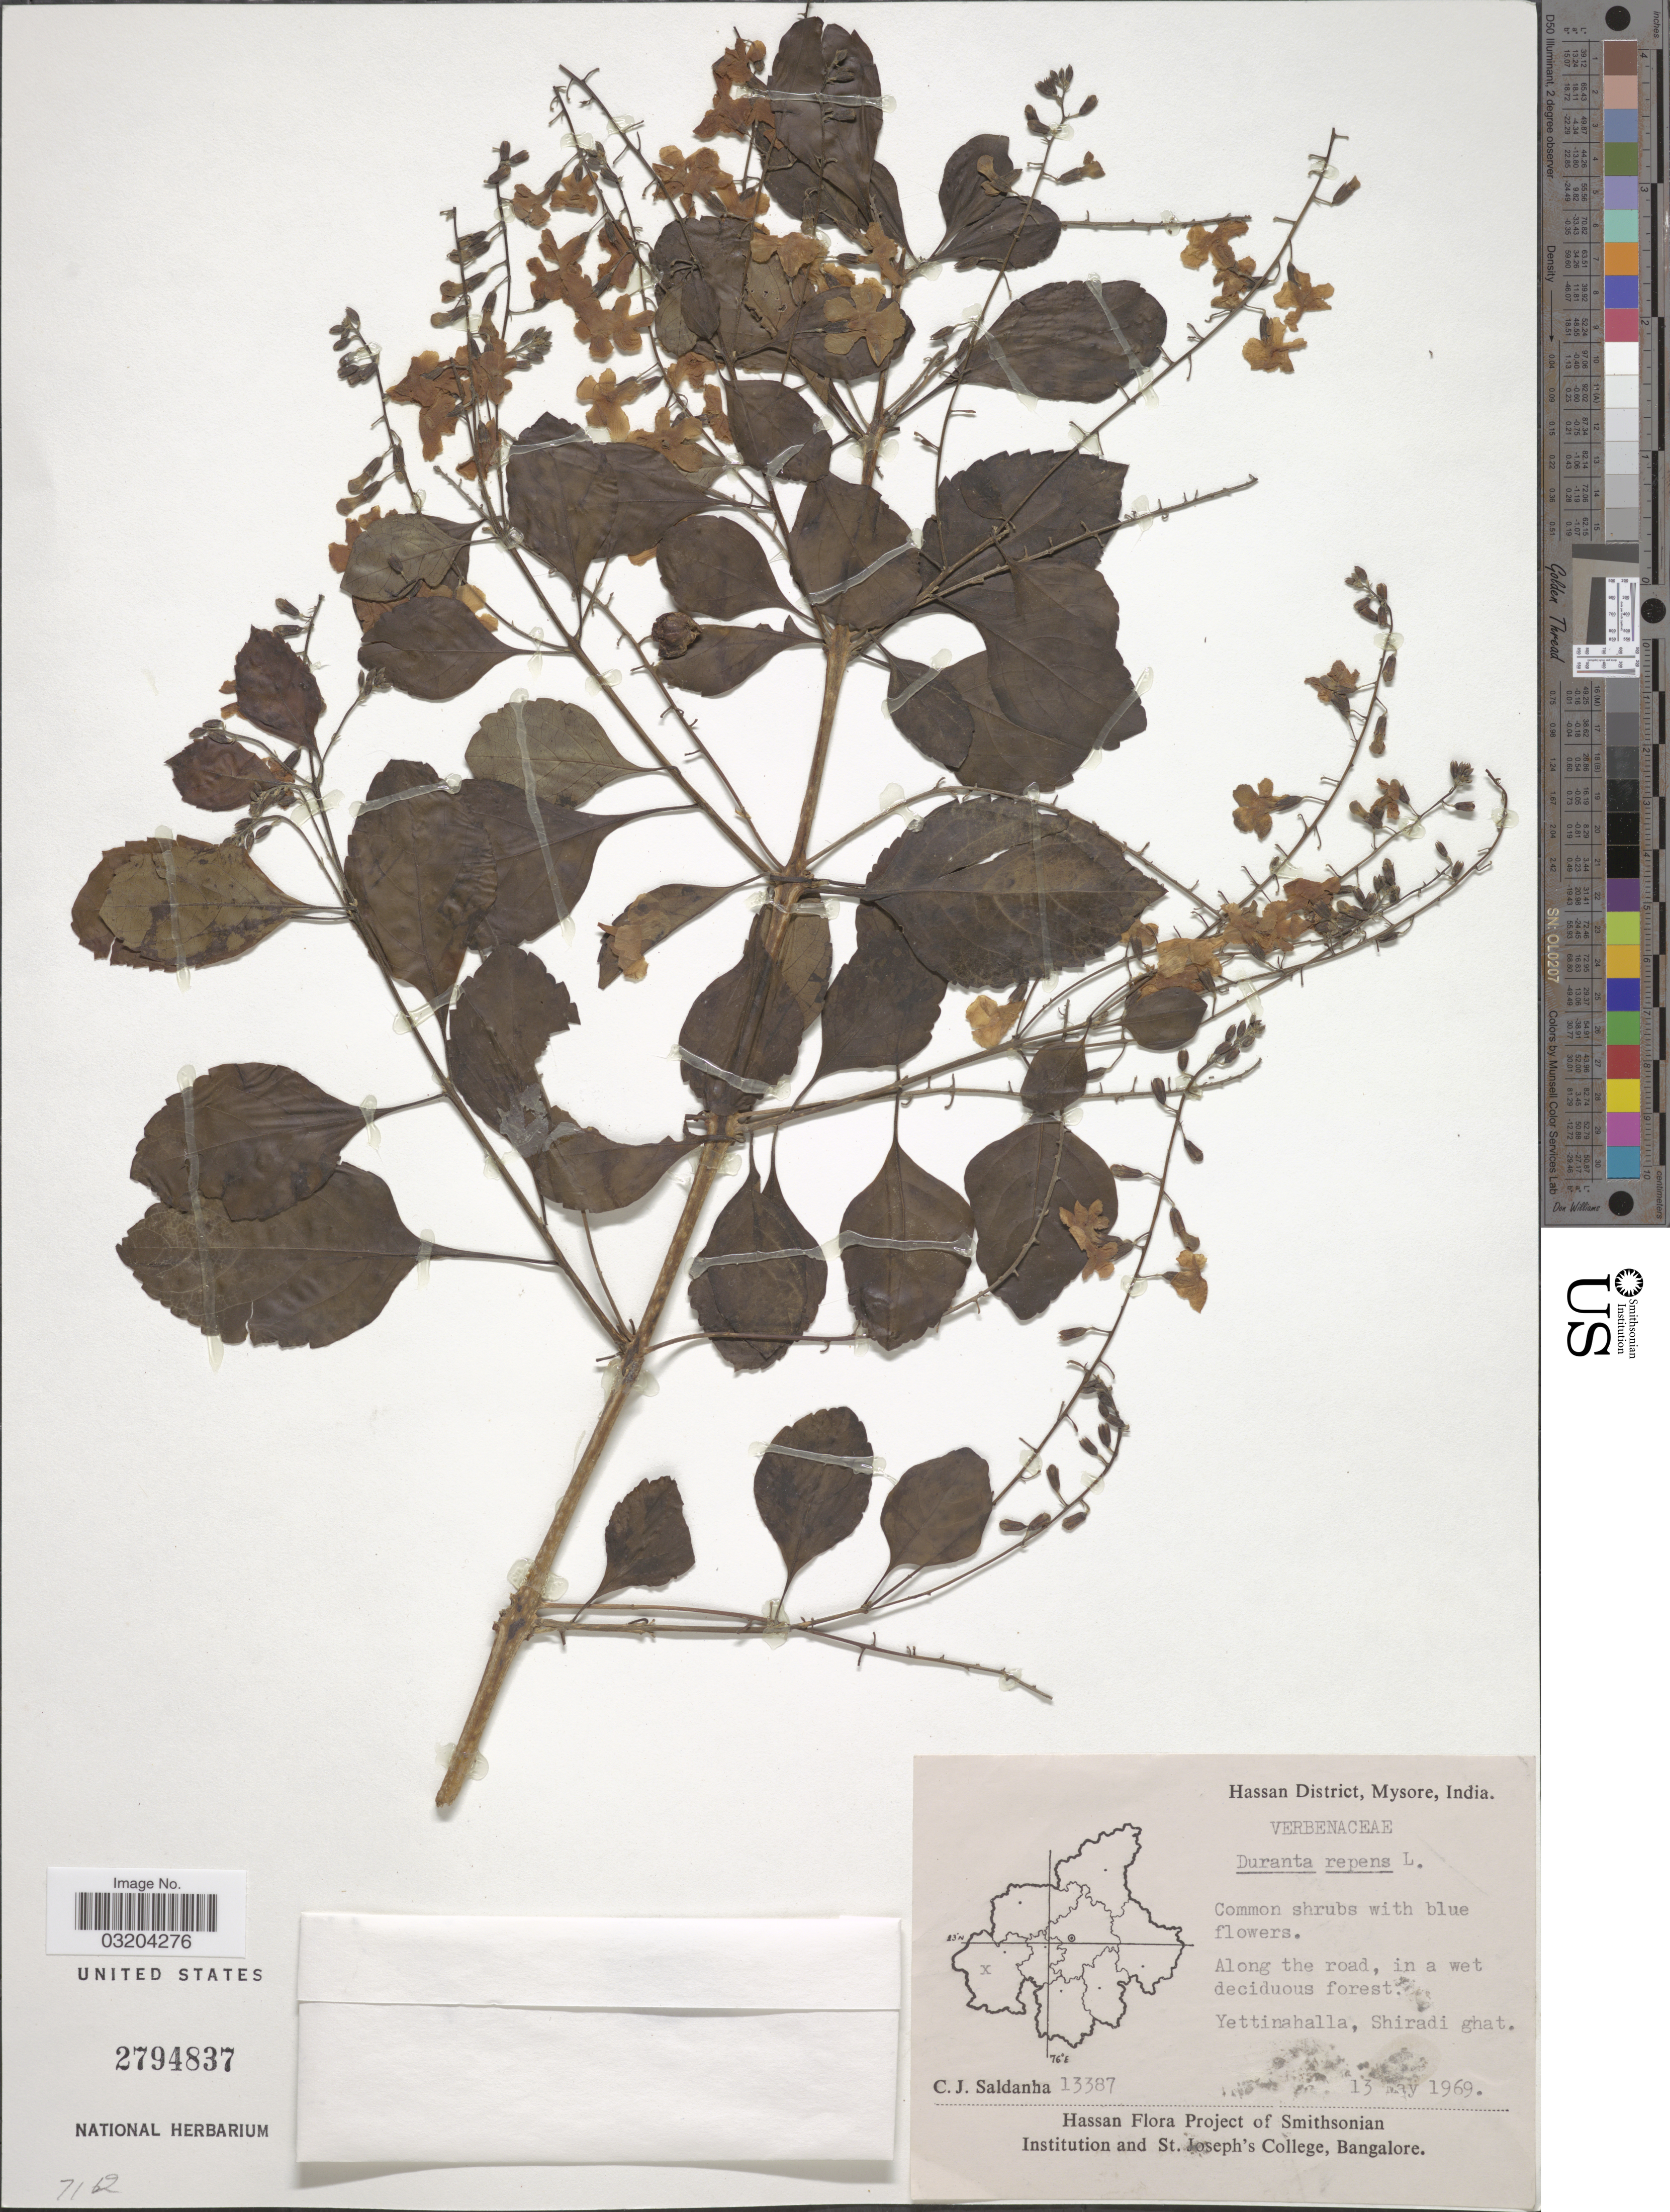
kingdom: Plantae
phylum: Tracheophyta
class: Magnoliopsida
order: Lamiales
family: Verbenaceae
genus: Duranta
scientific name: Duranta erecta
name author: L.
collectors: C. J. Saldanha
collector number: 13387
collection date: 1969-05-13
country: India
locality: Hassan District, Mysore. Yettinahalla, Shiradi ghat.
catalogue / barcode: US 2794837